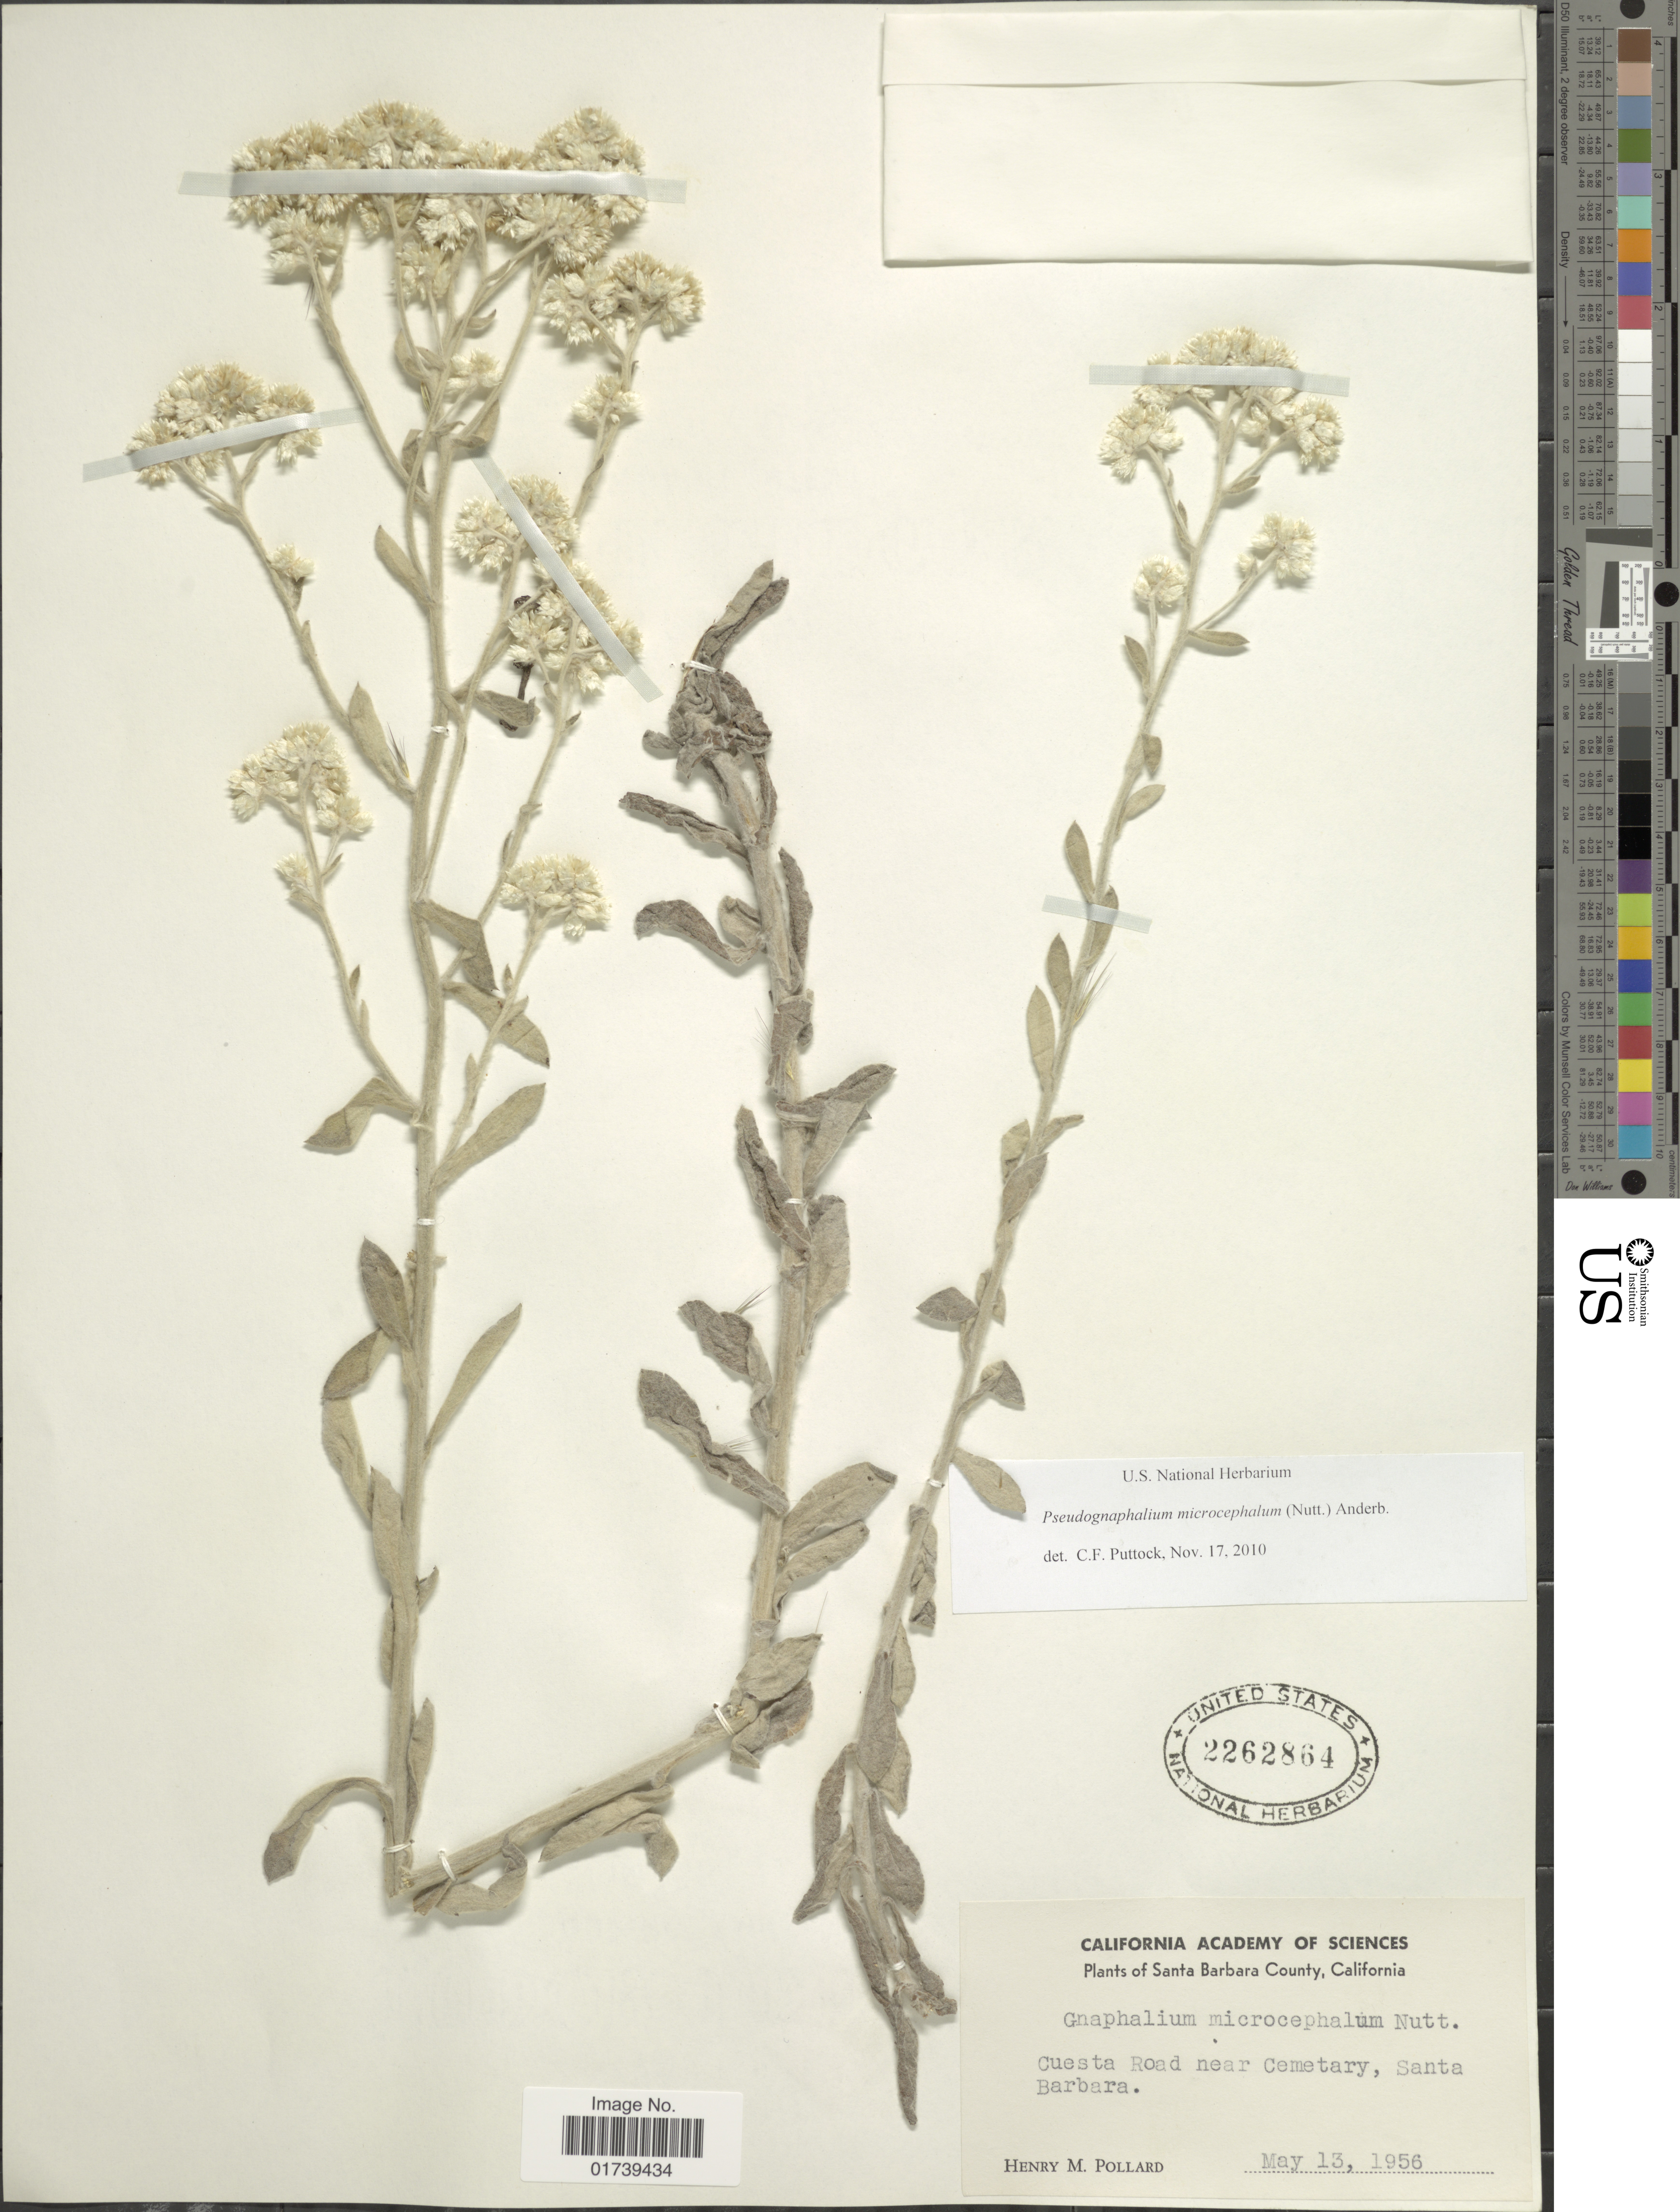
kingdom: Plantae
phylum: Tracheophyta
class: Magnoliopsida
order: Asterales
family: Asteraceae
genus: Pseudognaphalium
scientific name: Pseudognaphalium microcephalum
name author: (Nutt.) Anderb.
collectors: H. M. Pollard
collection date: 1956-05-13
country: United States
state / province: California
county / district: Santa Barbara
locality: Santa Barbara County, Cuesta Road near Cemetary, Santa Barbara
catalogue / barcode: US 2262864